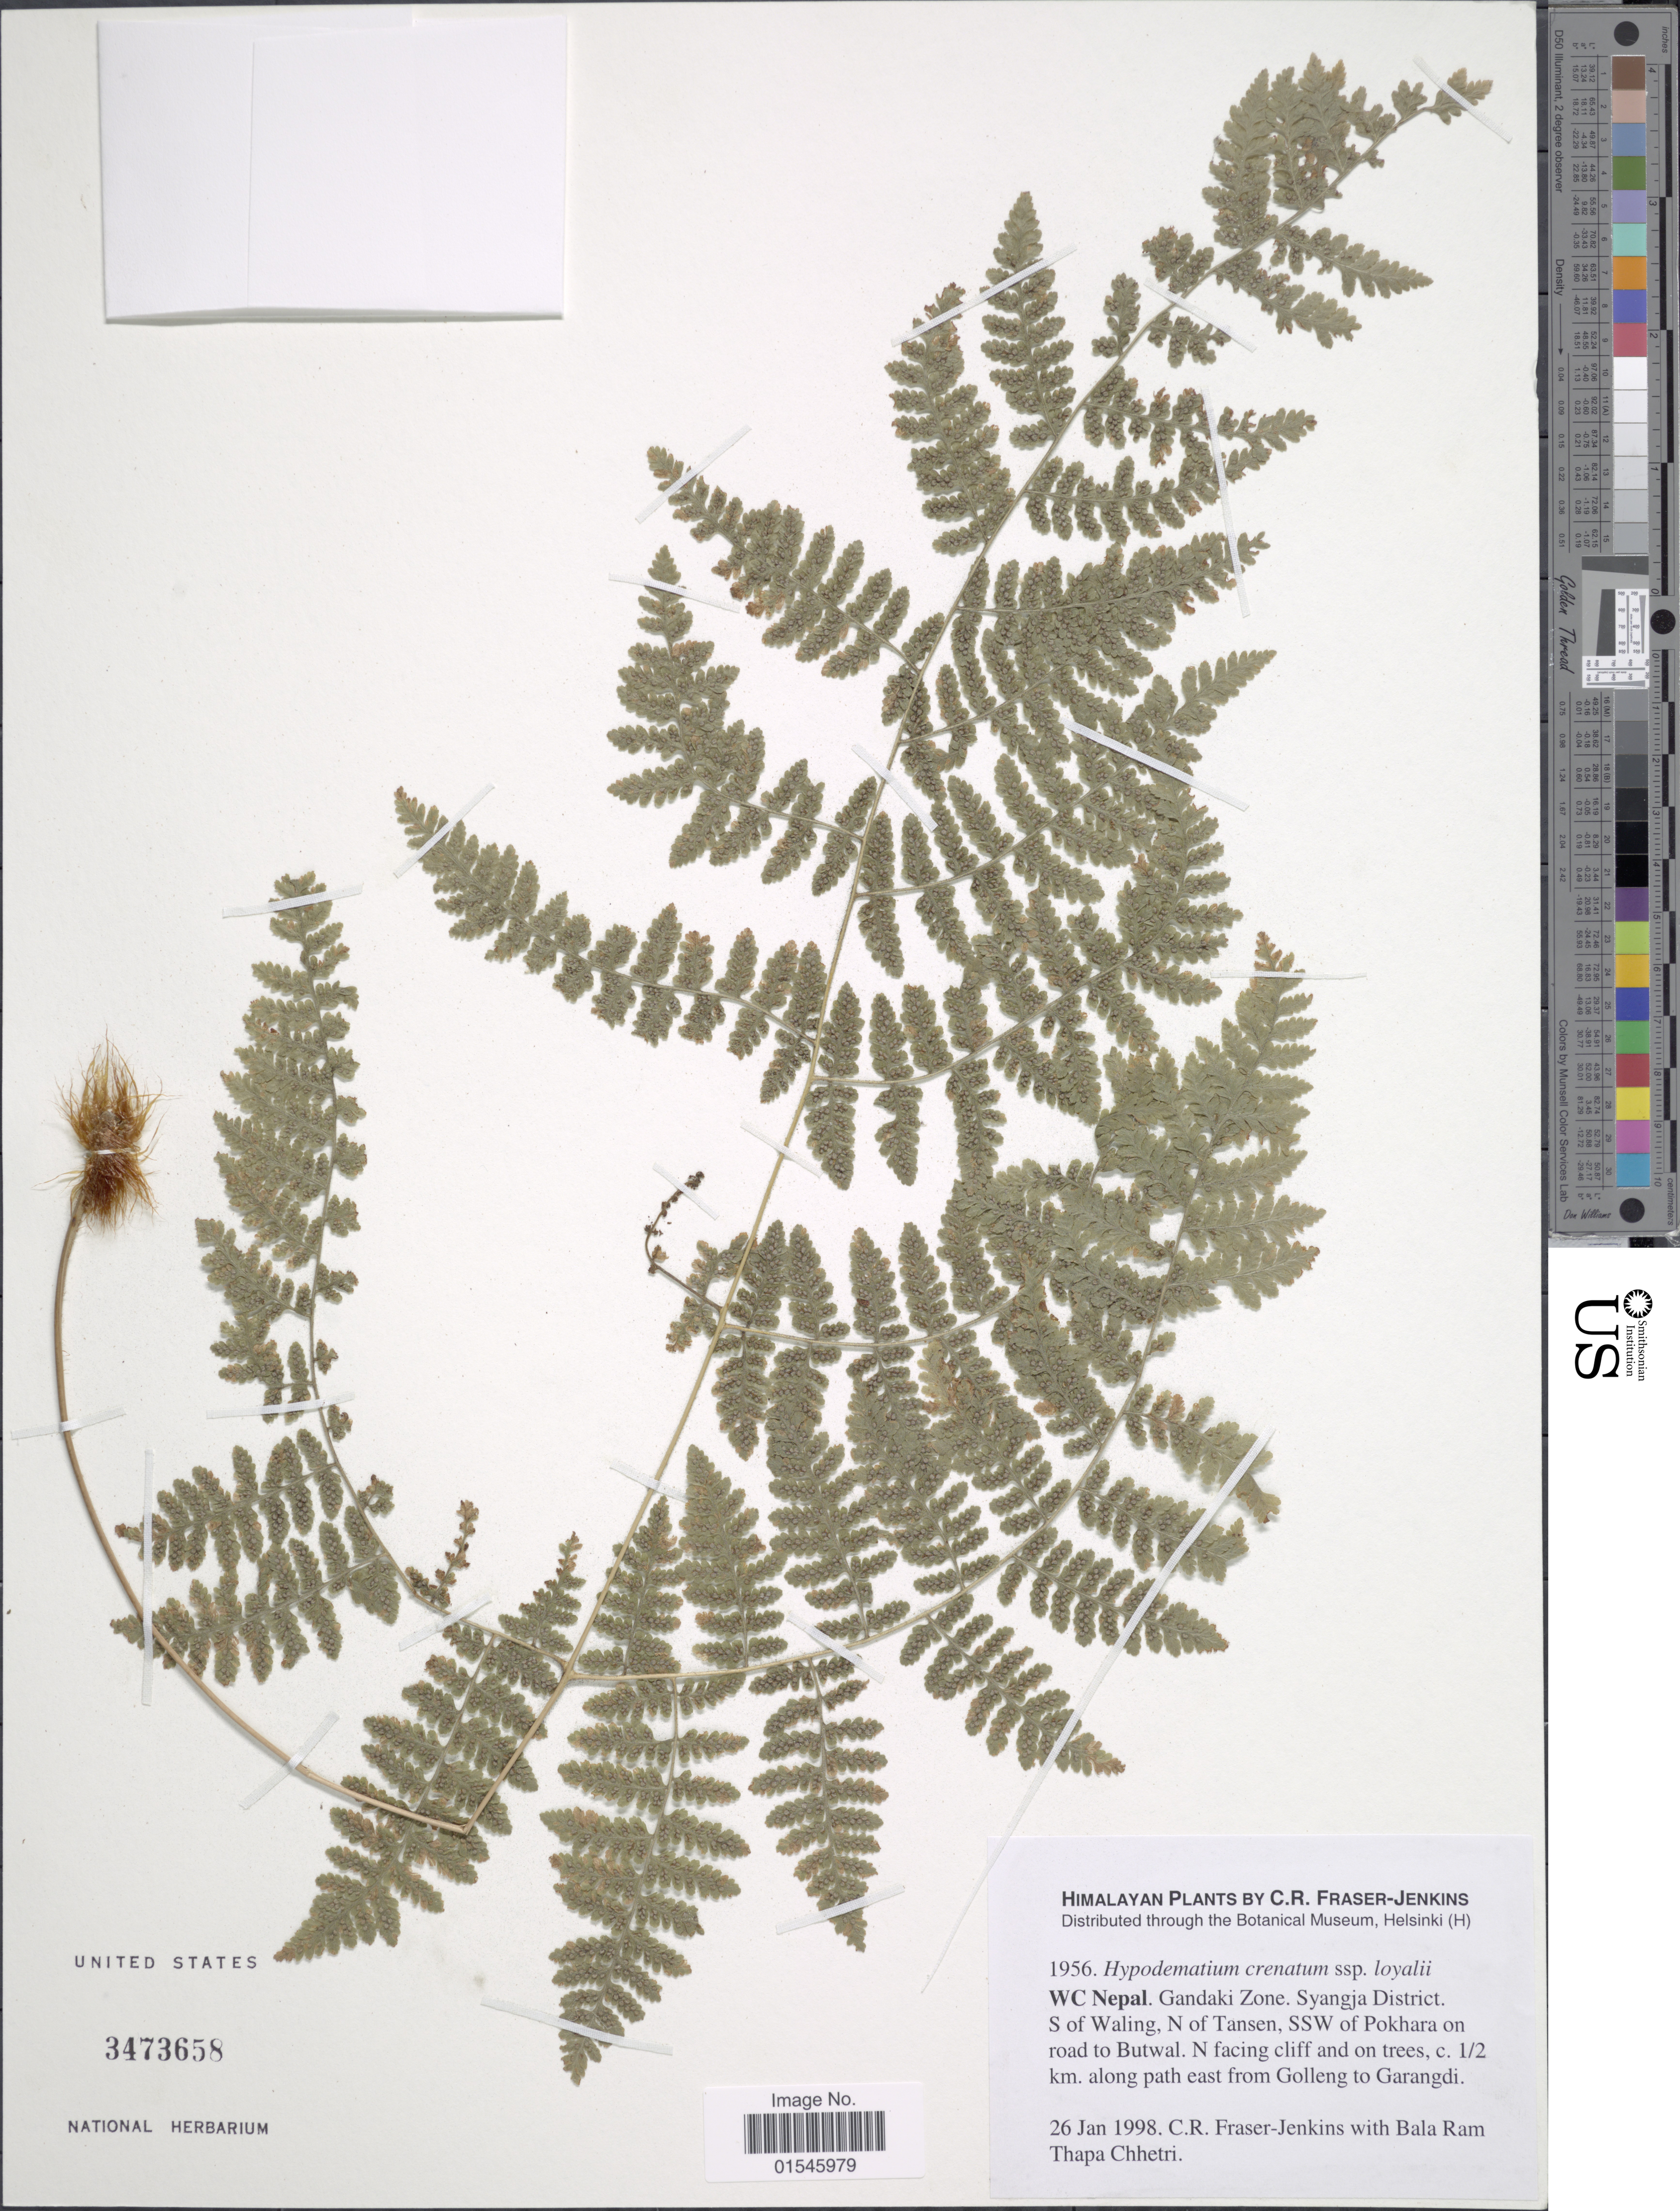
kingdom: Plantae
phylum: Tracheophyta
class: Polypodiopsida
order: Polypodiales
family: Hypodematiaceae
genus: Hypodematium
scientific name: Hypodematium crenatum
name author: (Forssk.) Kuhn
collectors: C. R. Fraser-Jenkins & B. Thapa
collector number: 1956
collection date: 1998-01-26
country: Nepal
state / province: Gandaki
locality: WC Nepal. Gandaki Zone. Syangja District. S of Waling, N of Tansen, SSW of Pokhara on road to Butwal. N facing cliff and on trees, c. 1/2 km along path east from Golleng to Garangdi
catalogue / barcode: US 3473658